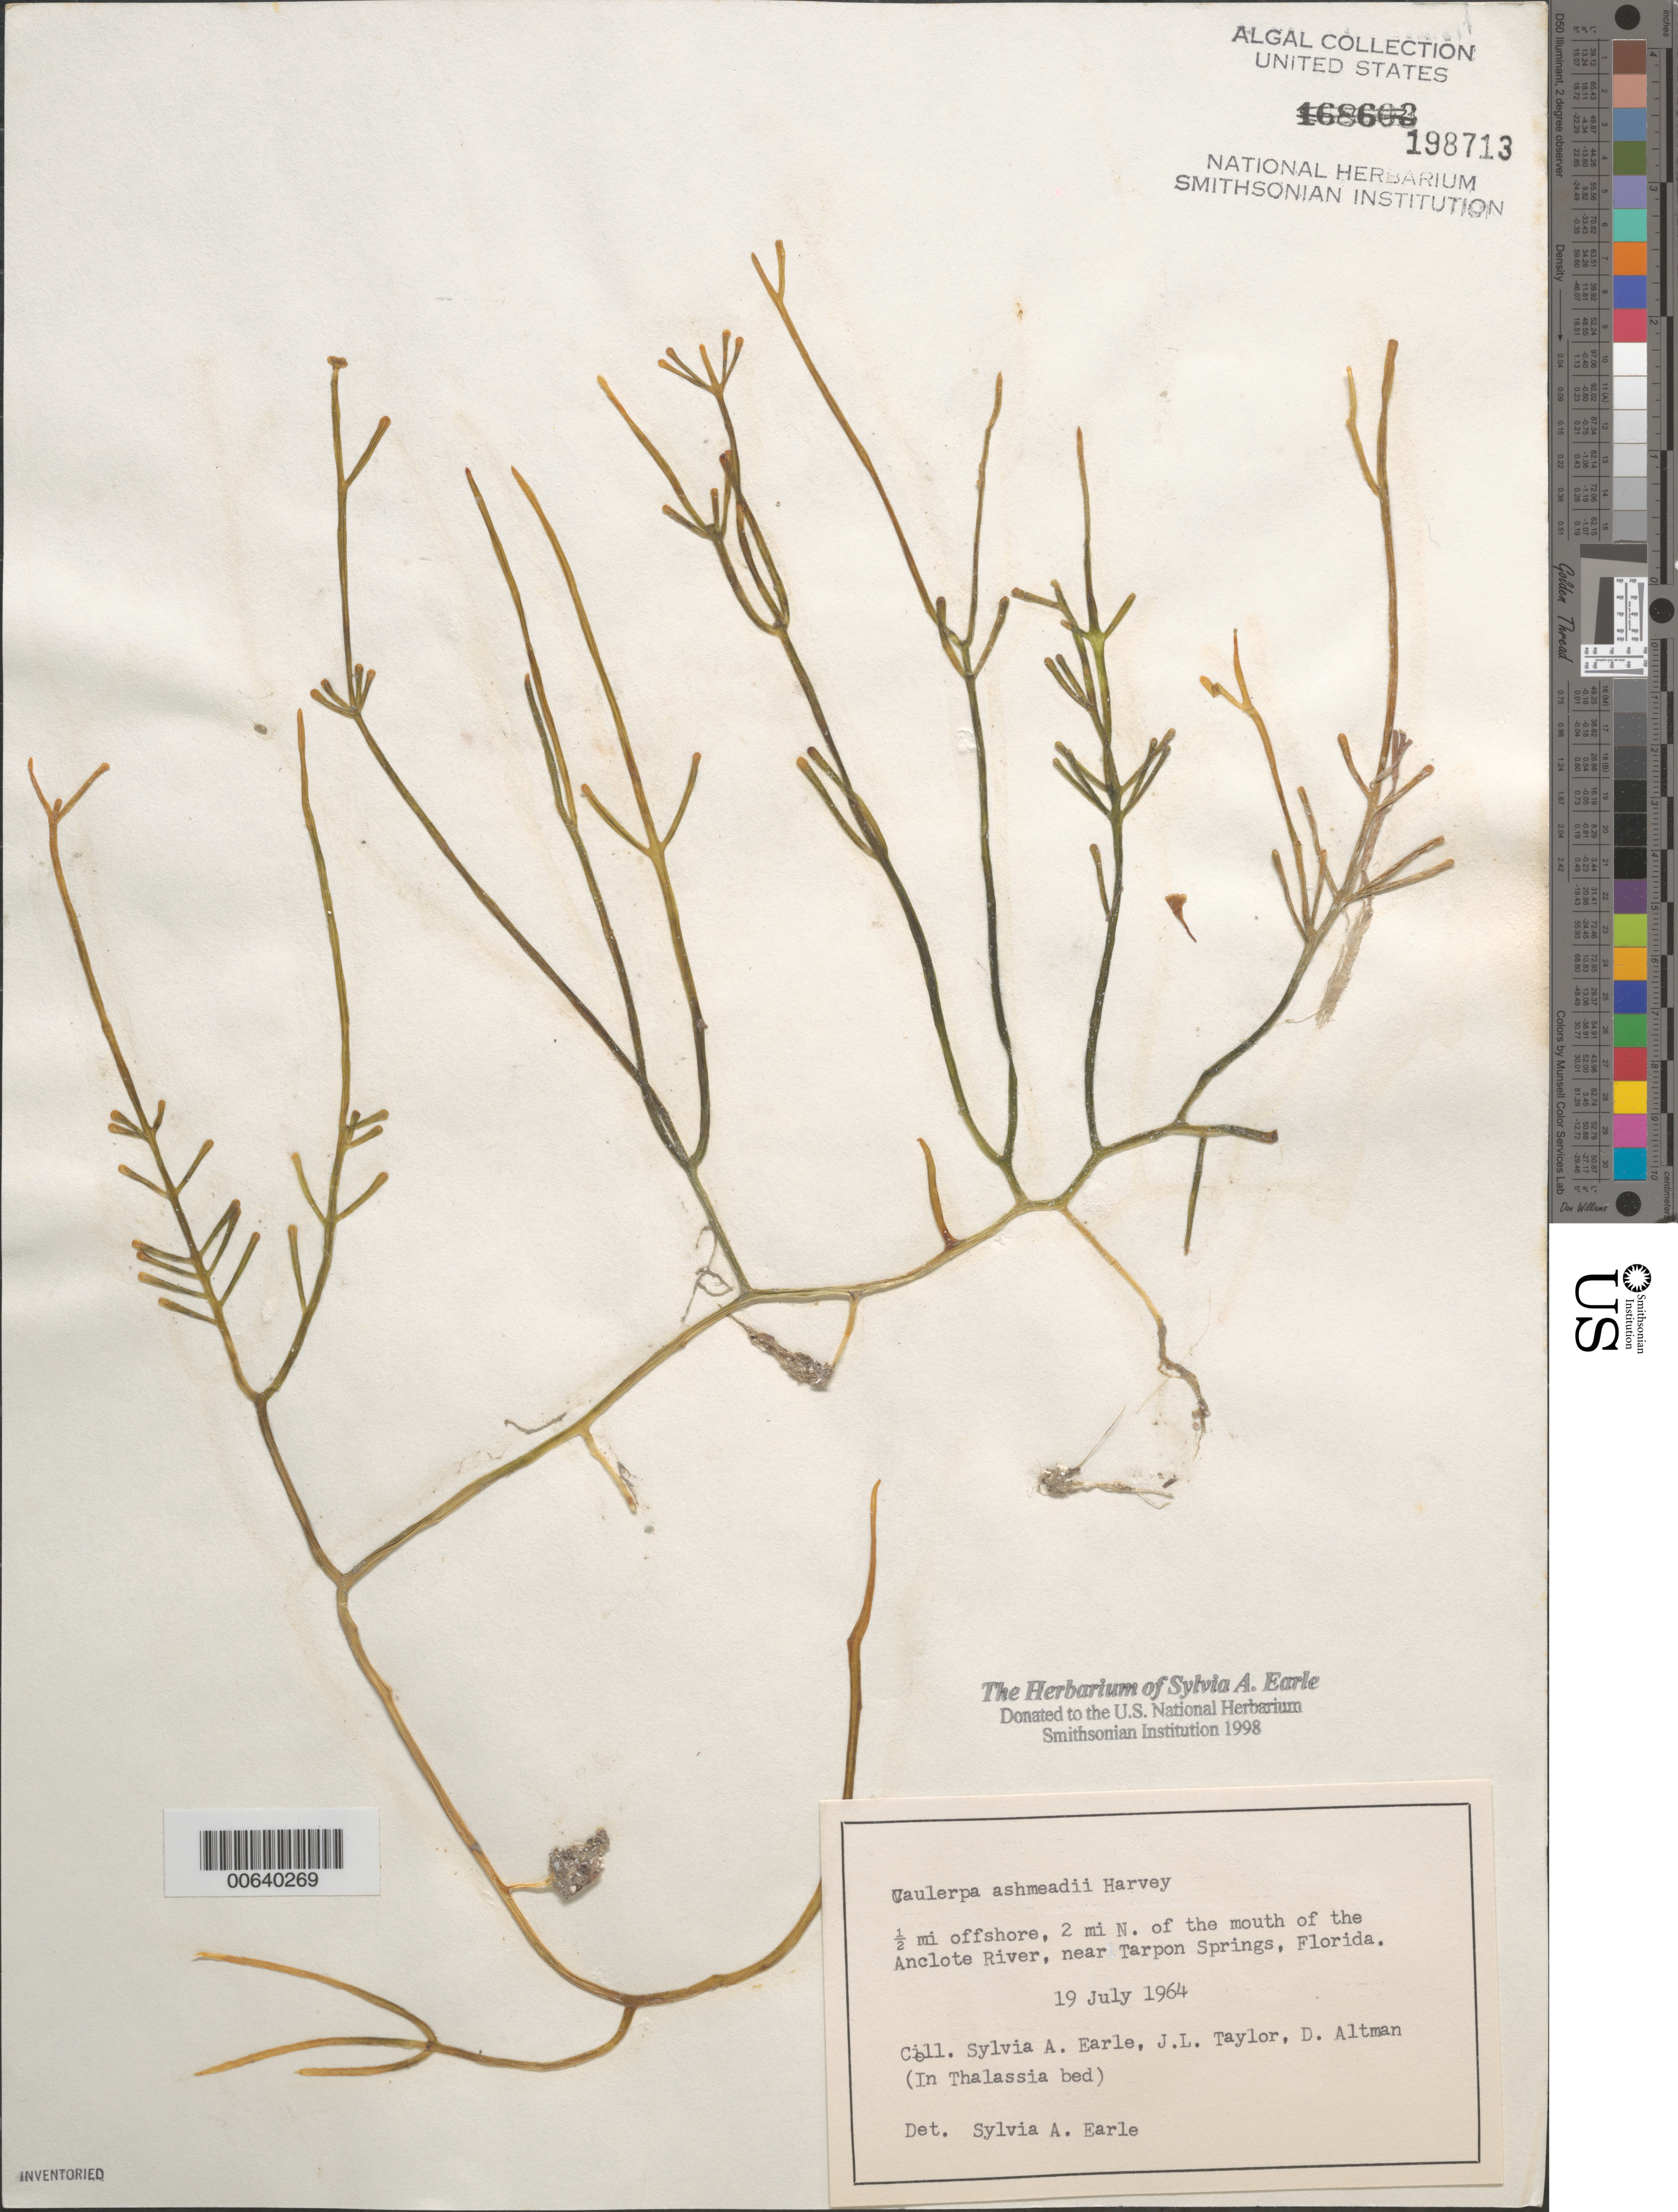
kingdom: Plantae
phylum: Chlorophyta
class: Ulvophyceae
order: Bryopsidales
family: Caulerpaceae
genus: Caulerpa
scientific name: Caulerpa ashmeadii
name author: Harv.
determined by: Earle, S. A.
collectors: S. A. Earle, J. L. Taylor & D. Altman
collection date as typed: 19 Jul 1964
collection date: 1964-07-19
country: United States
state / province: Florida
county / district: Sarasota County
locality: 2 miles north of Anclote River mouth, near Tarpon Springs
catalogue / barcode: US 198713